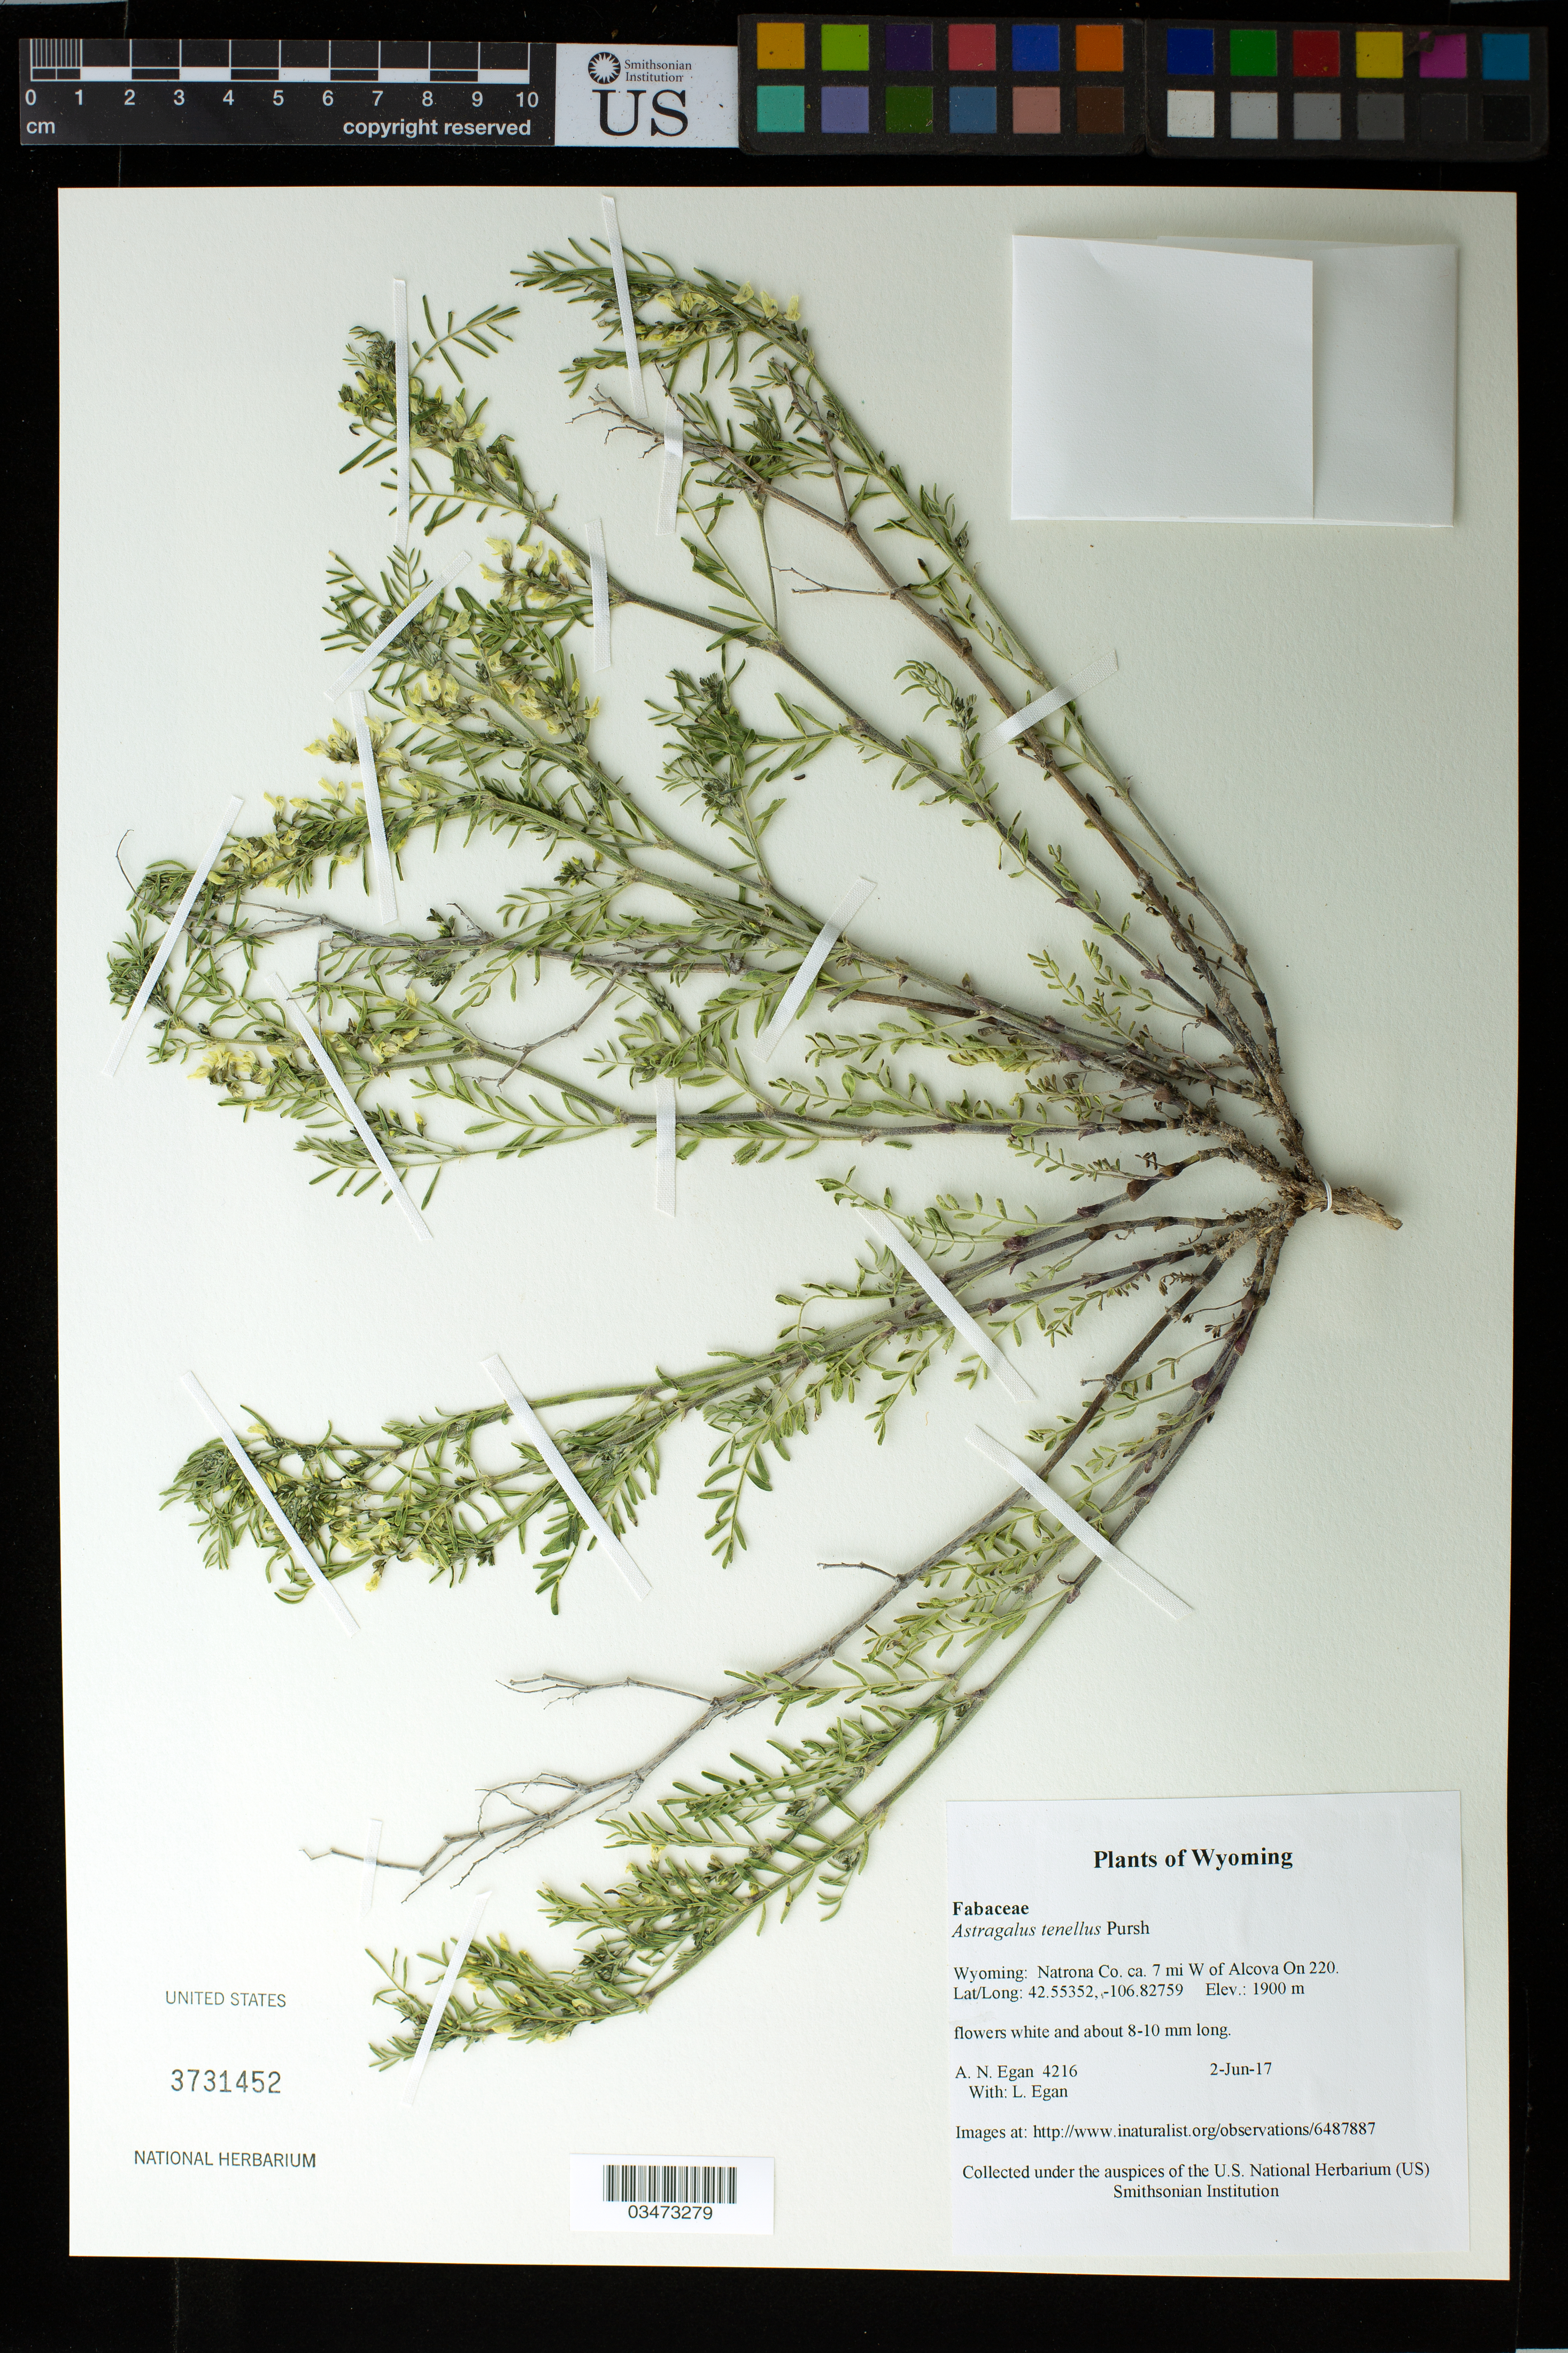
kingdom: Plantae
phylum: Tracheophyta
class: Magnoliopsida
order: Fabales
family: Fabaceae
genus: Astragalus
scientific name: Astragalus tenellus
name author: Pursh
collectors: A. N. Egan & L. Egan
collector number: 4216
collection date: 2017-06-02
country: United States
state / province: Wyoming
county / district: Natrona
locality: ca. 7 mi W of Alcova On 220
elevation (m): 1900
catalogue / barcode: US 3731452